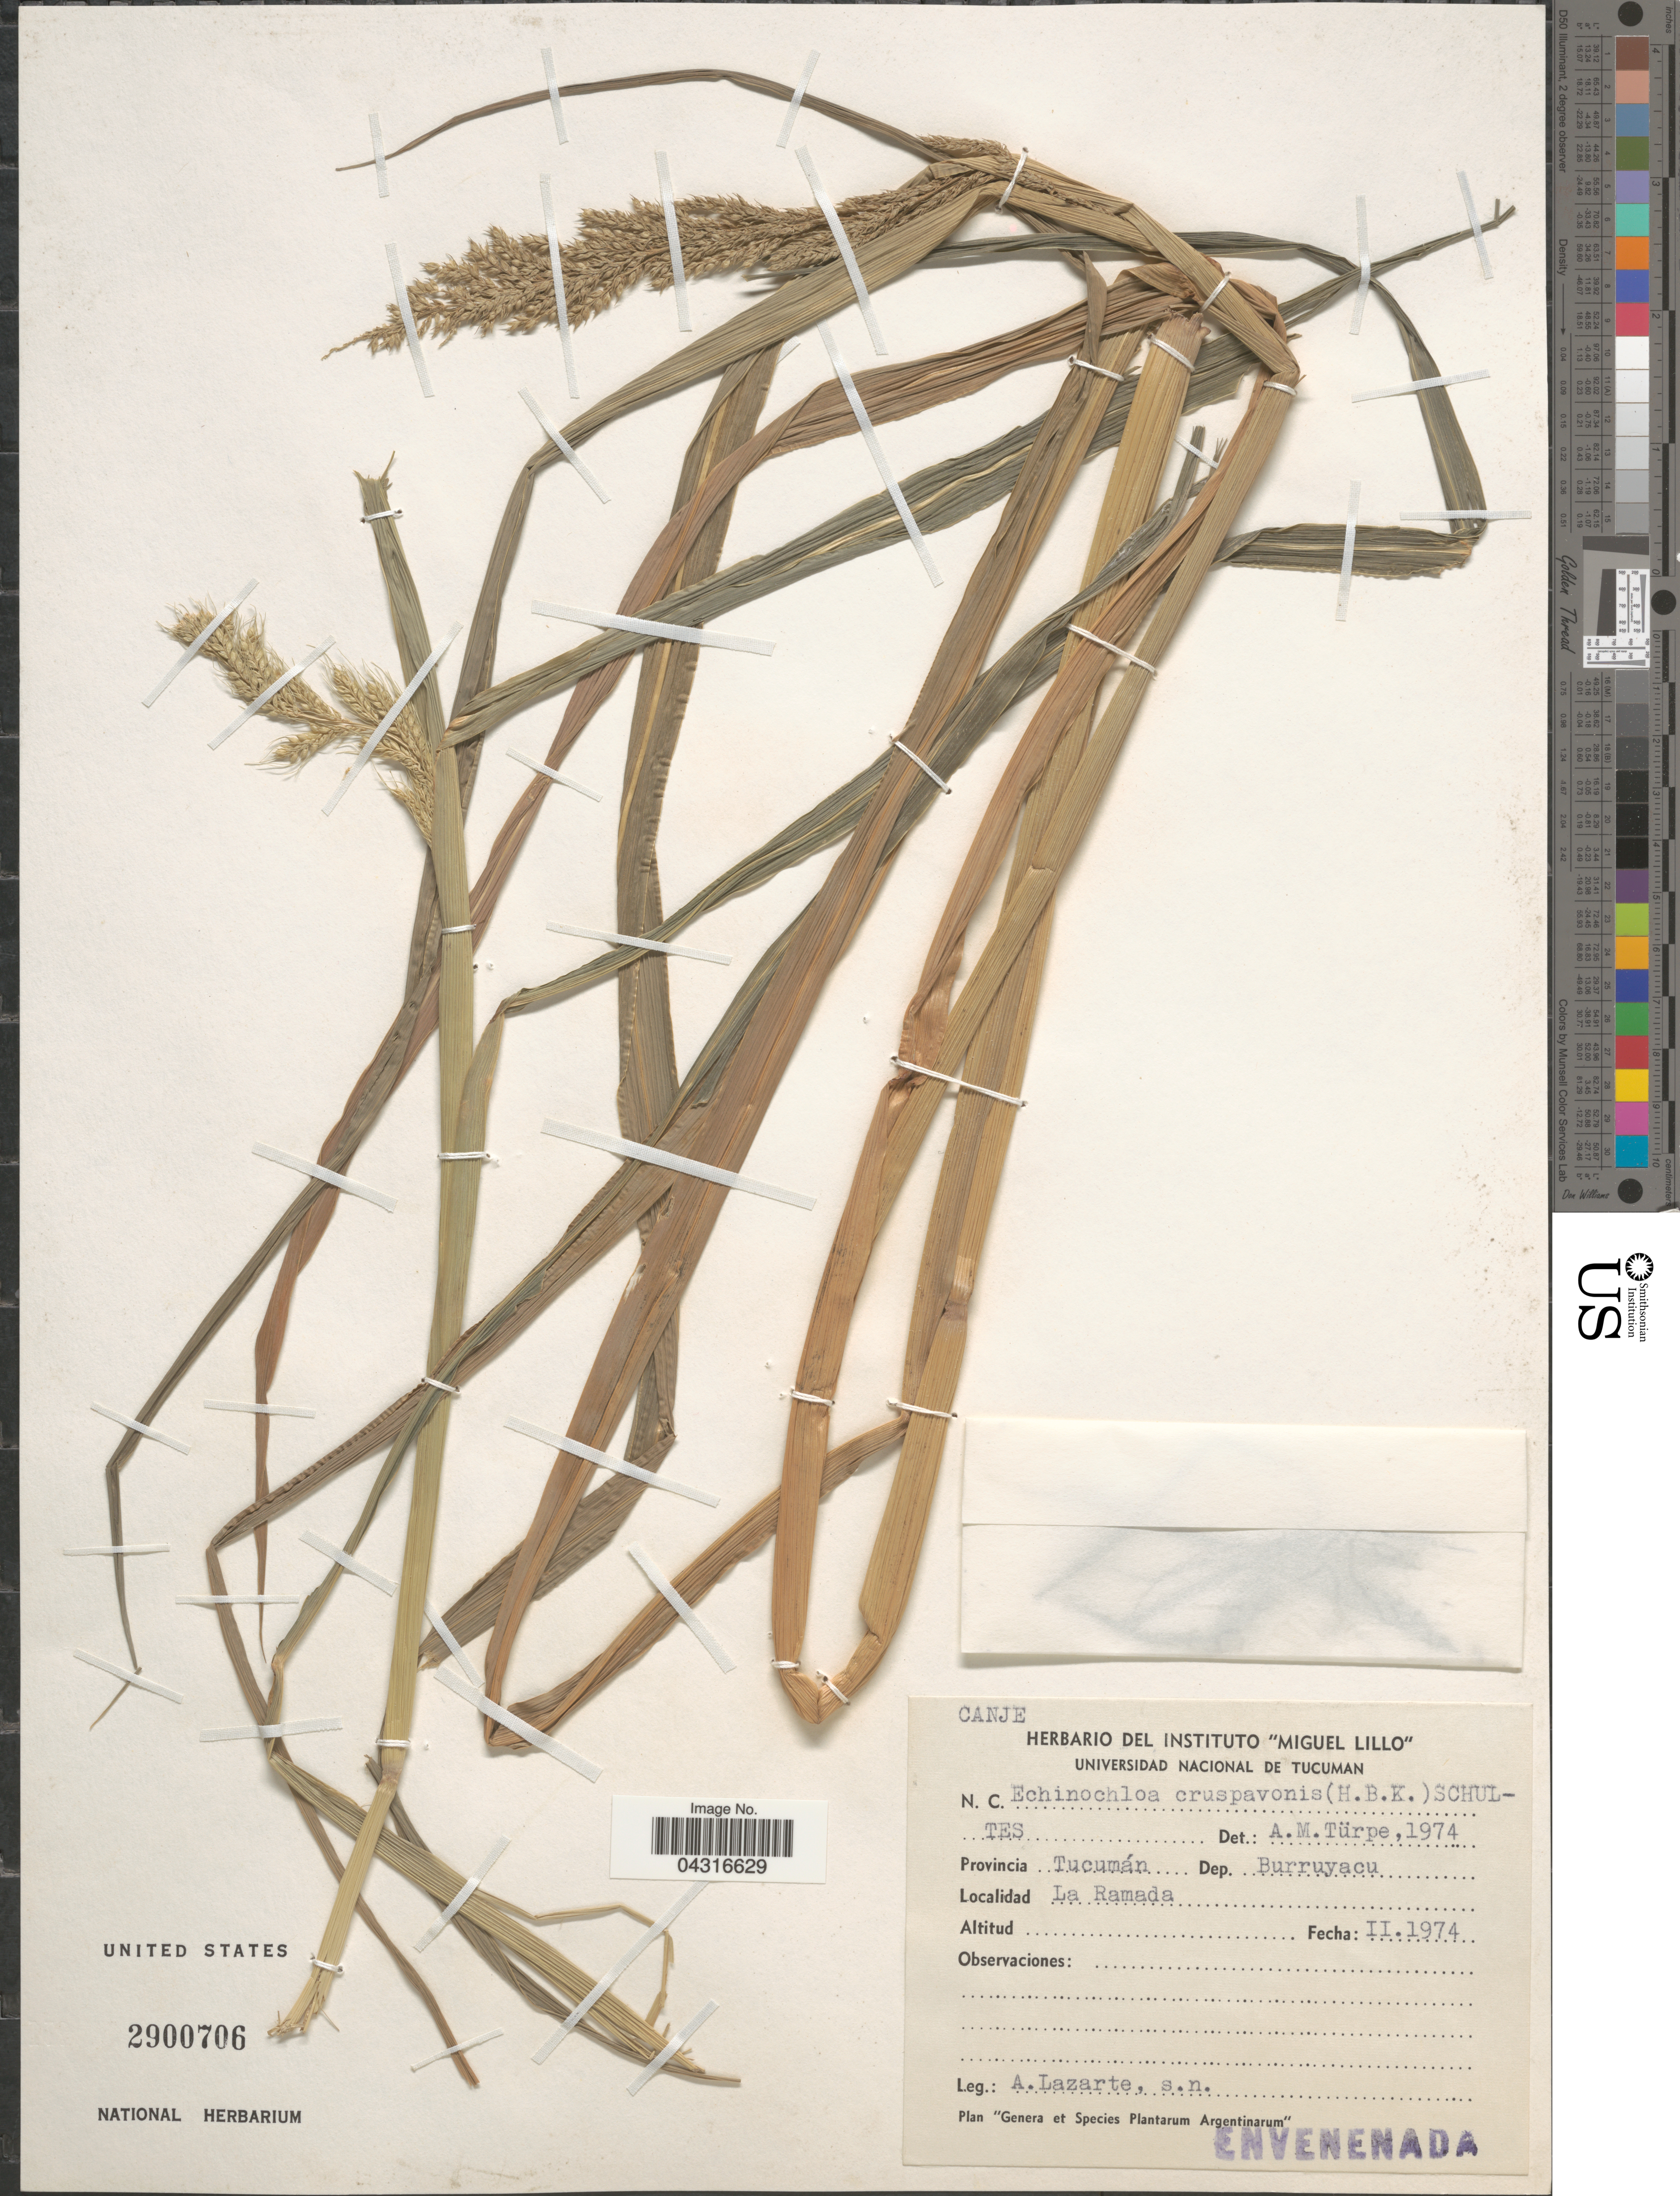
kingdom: Plantae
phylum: Tracheophyta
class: Liliopsida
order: Poales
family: Poaceae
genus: Echinochloa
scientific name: Echinochloa crus-pavonis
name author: (Kunth) Schult.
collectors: A. Lazarte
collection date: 1974-02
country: Argentina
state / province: Tucuman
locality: Dep. Burruyacu. La Ramada.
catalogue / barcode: US 2900706